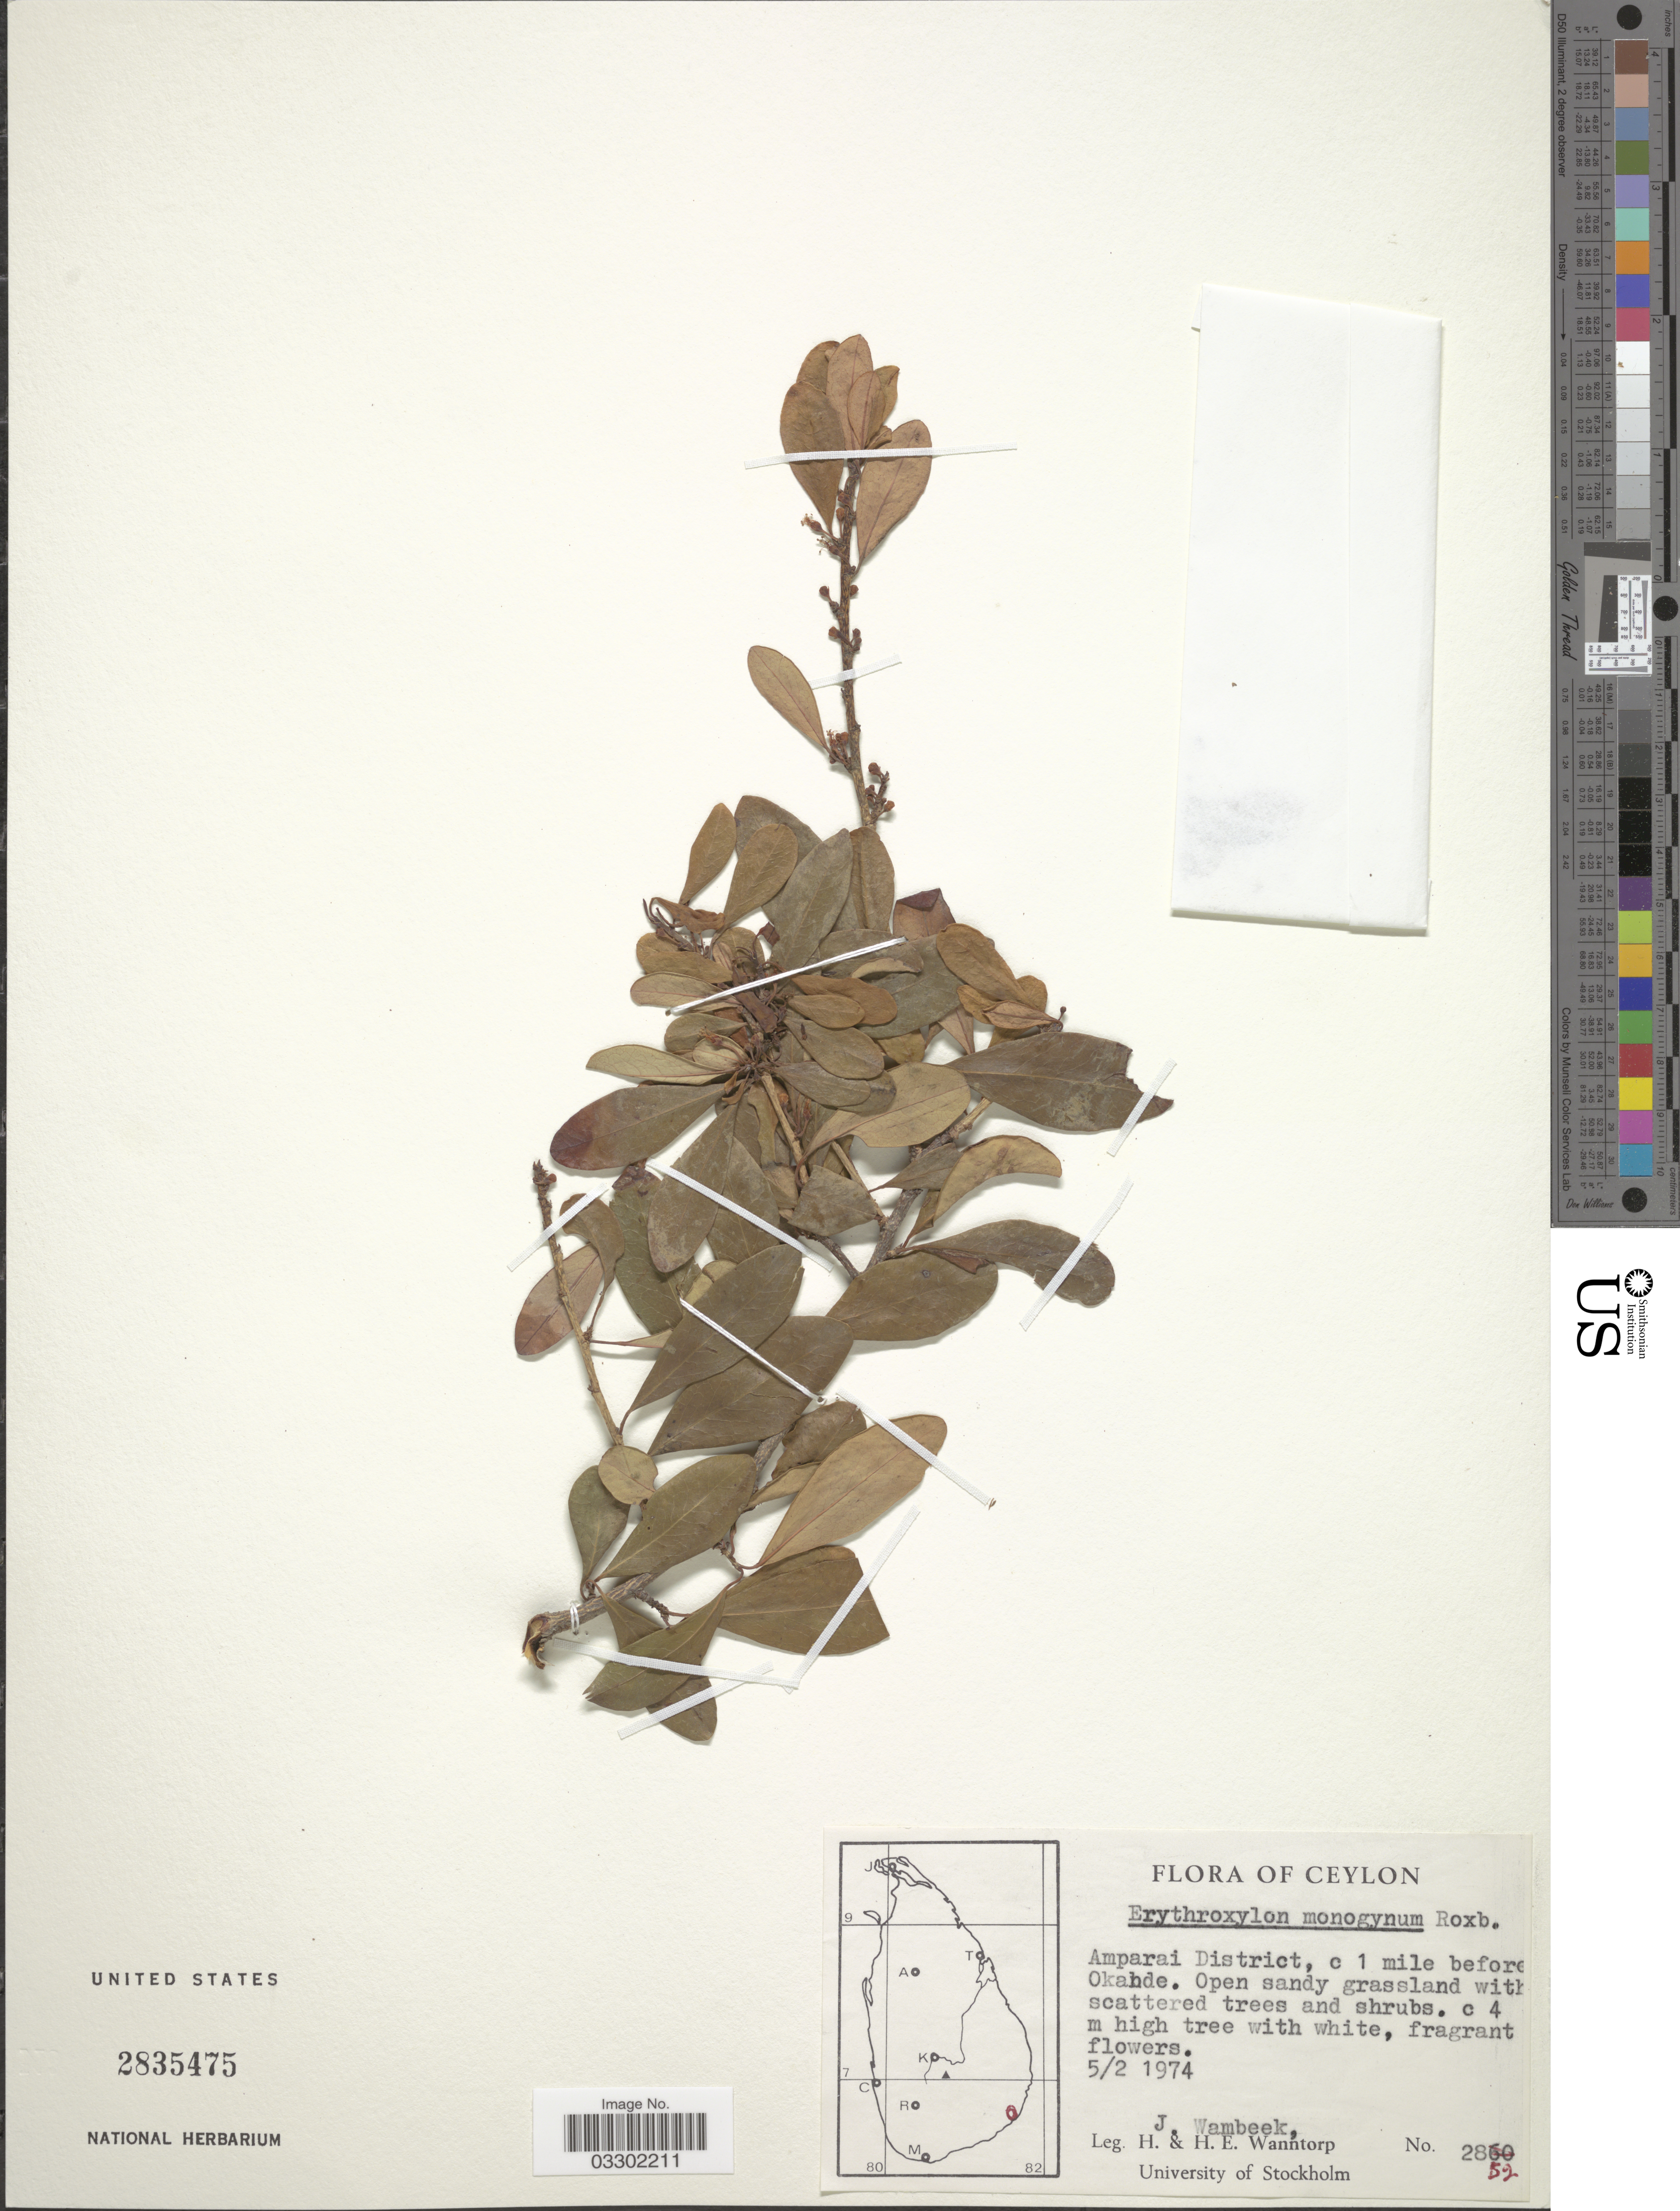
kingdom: Plantae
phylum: Tracheophyta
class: Magnoliopsida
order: Malpighiales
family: Erythroxylaceae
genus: Erythroxylum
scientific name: Erythroxylum monogynum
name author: Roxb.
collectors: J. Wambeek, H. Wanntorp & H. Wanntorp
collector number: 2852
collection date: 1974-02-05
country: Sri Lanka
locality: Ceylon, Amparai District, c 1 mile before Okande [interpreted].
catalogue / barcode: US 2835475